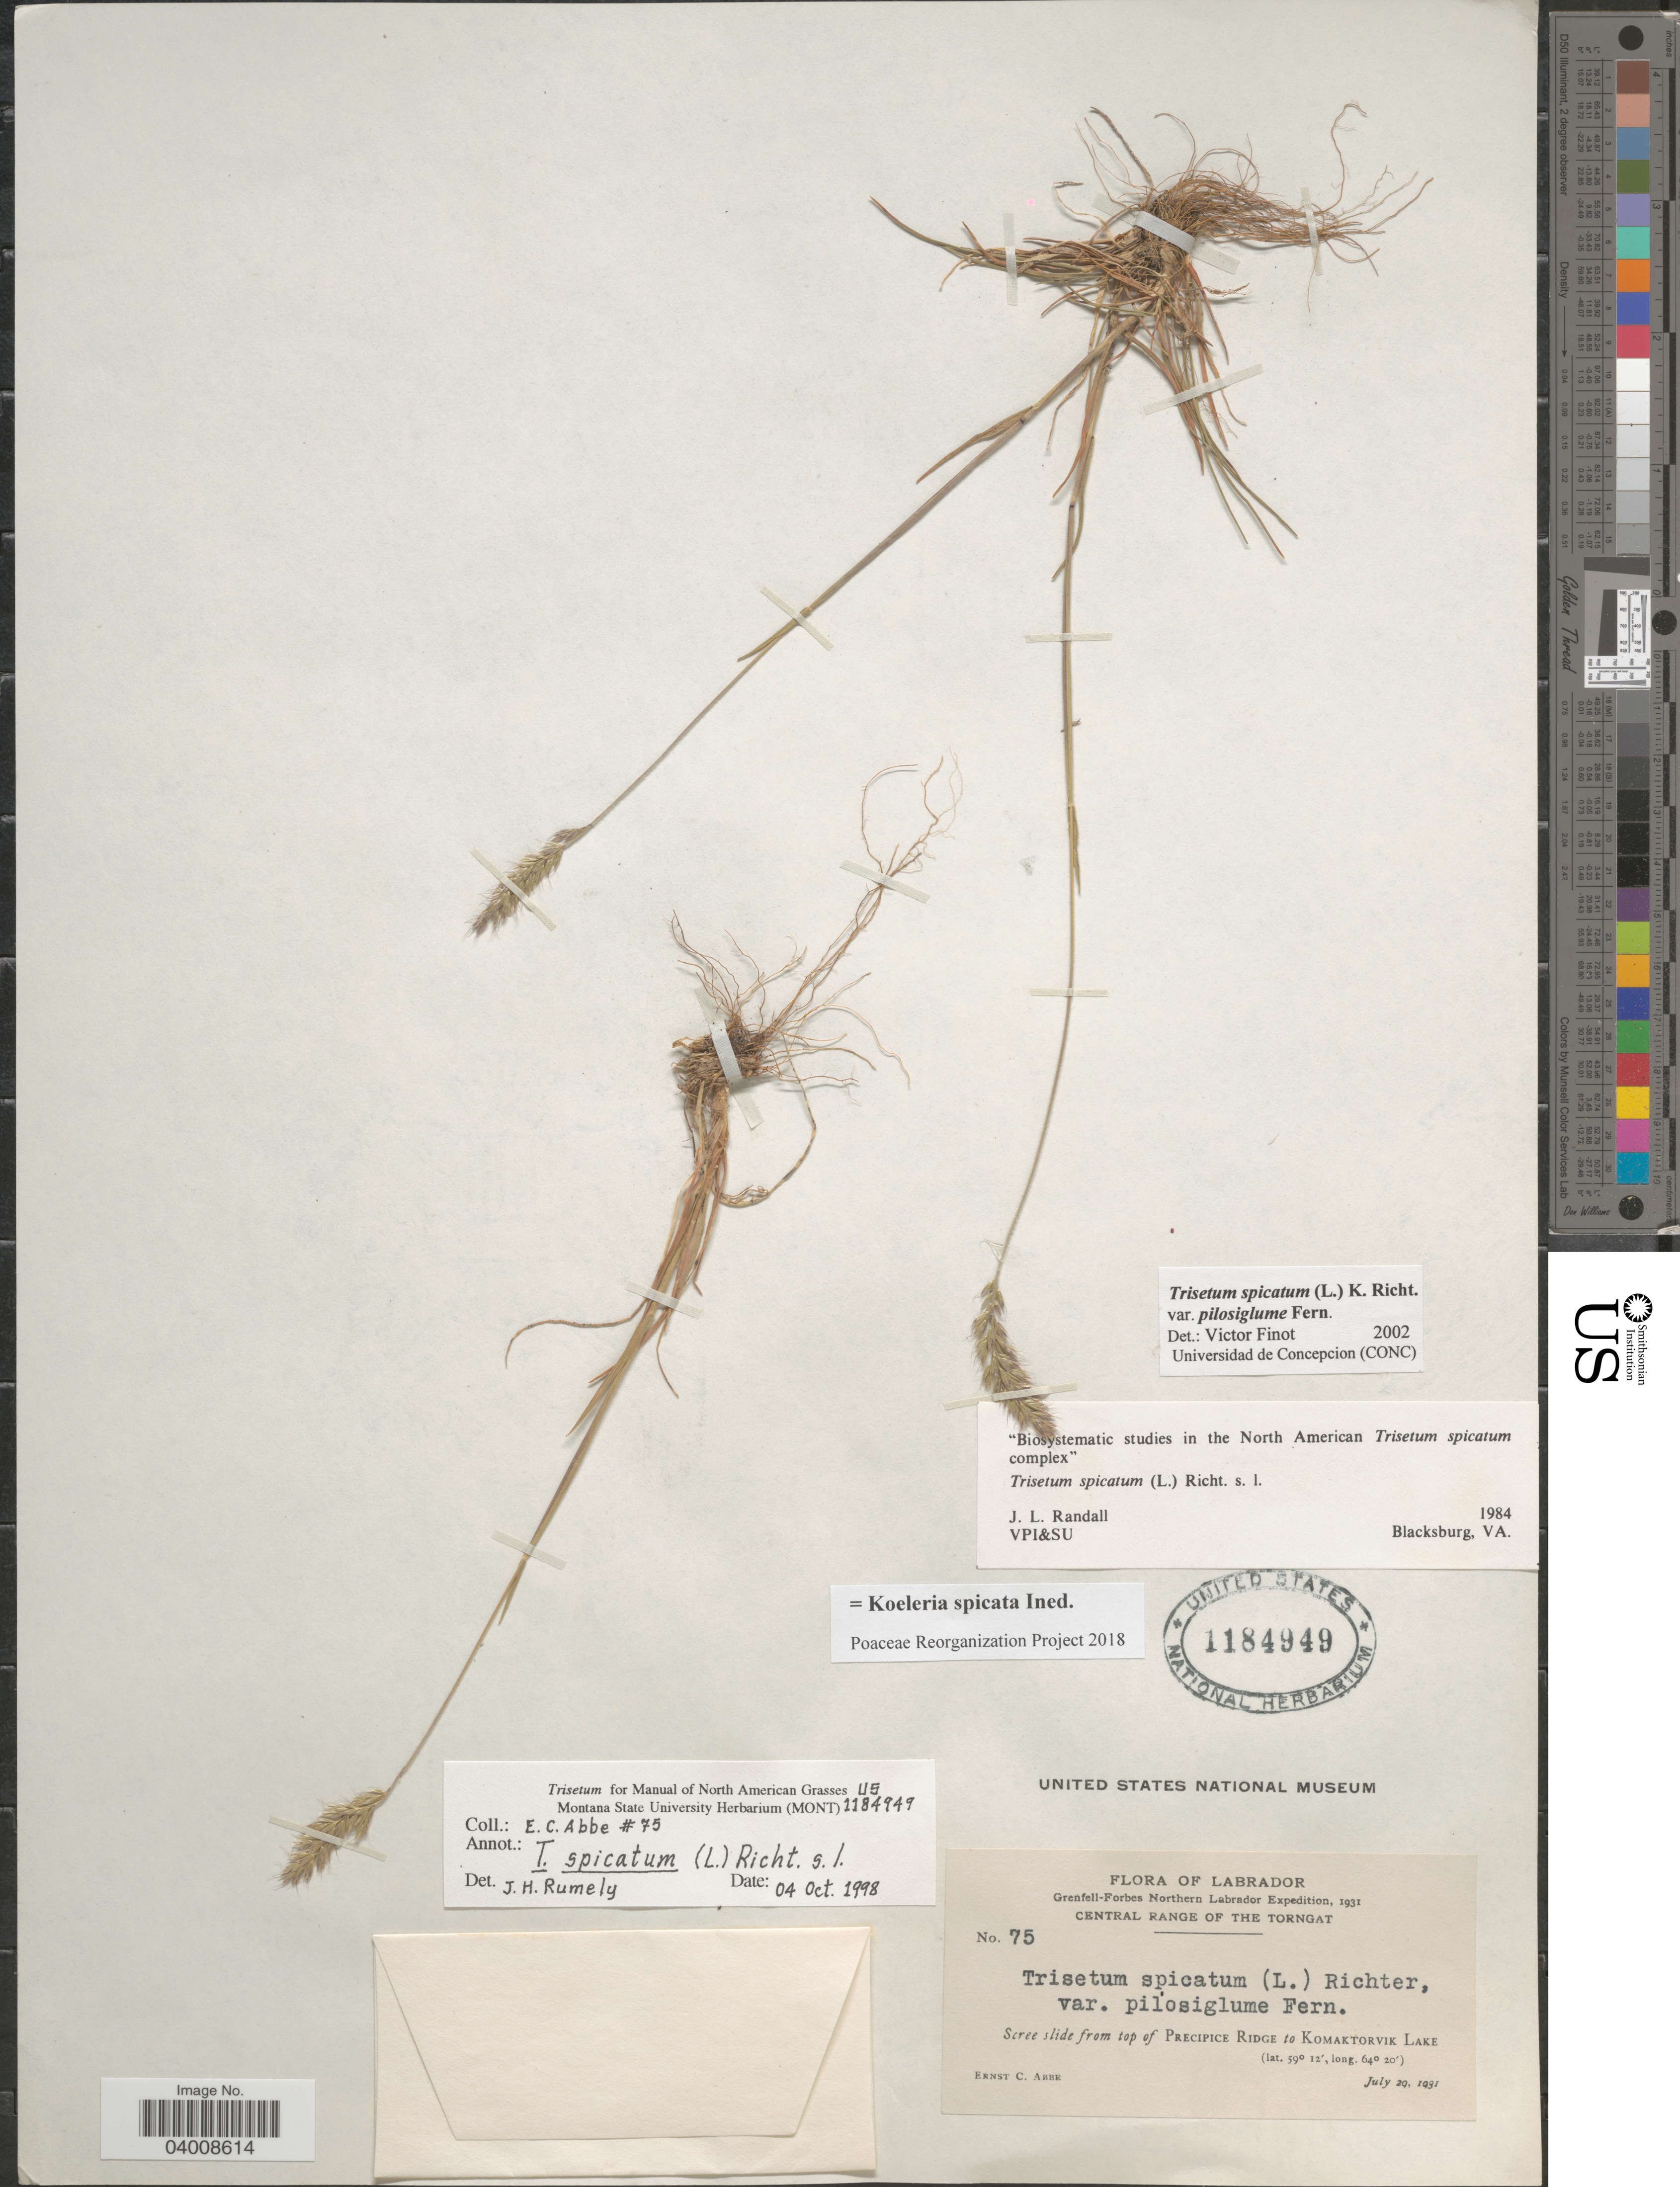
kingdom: Plantae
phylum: Tracheophyta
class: Liliopsida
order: Poales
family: Poaceae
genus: Koeleria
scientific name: Koeleria spicata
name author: (L.) Barberá et al.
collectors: E. C. Abbe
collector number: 75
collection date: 1931-07-29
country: Canada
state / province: Newfoundland and Labrador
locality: Labrador. Central Range of the Torngat. From top of Precipice Ridge to Komaktorvik Lake.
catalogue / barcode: US 1184949